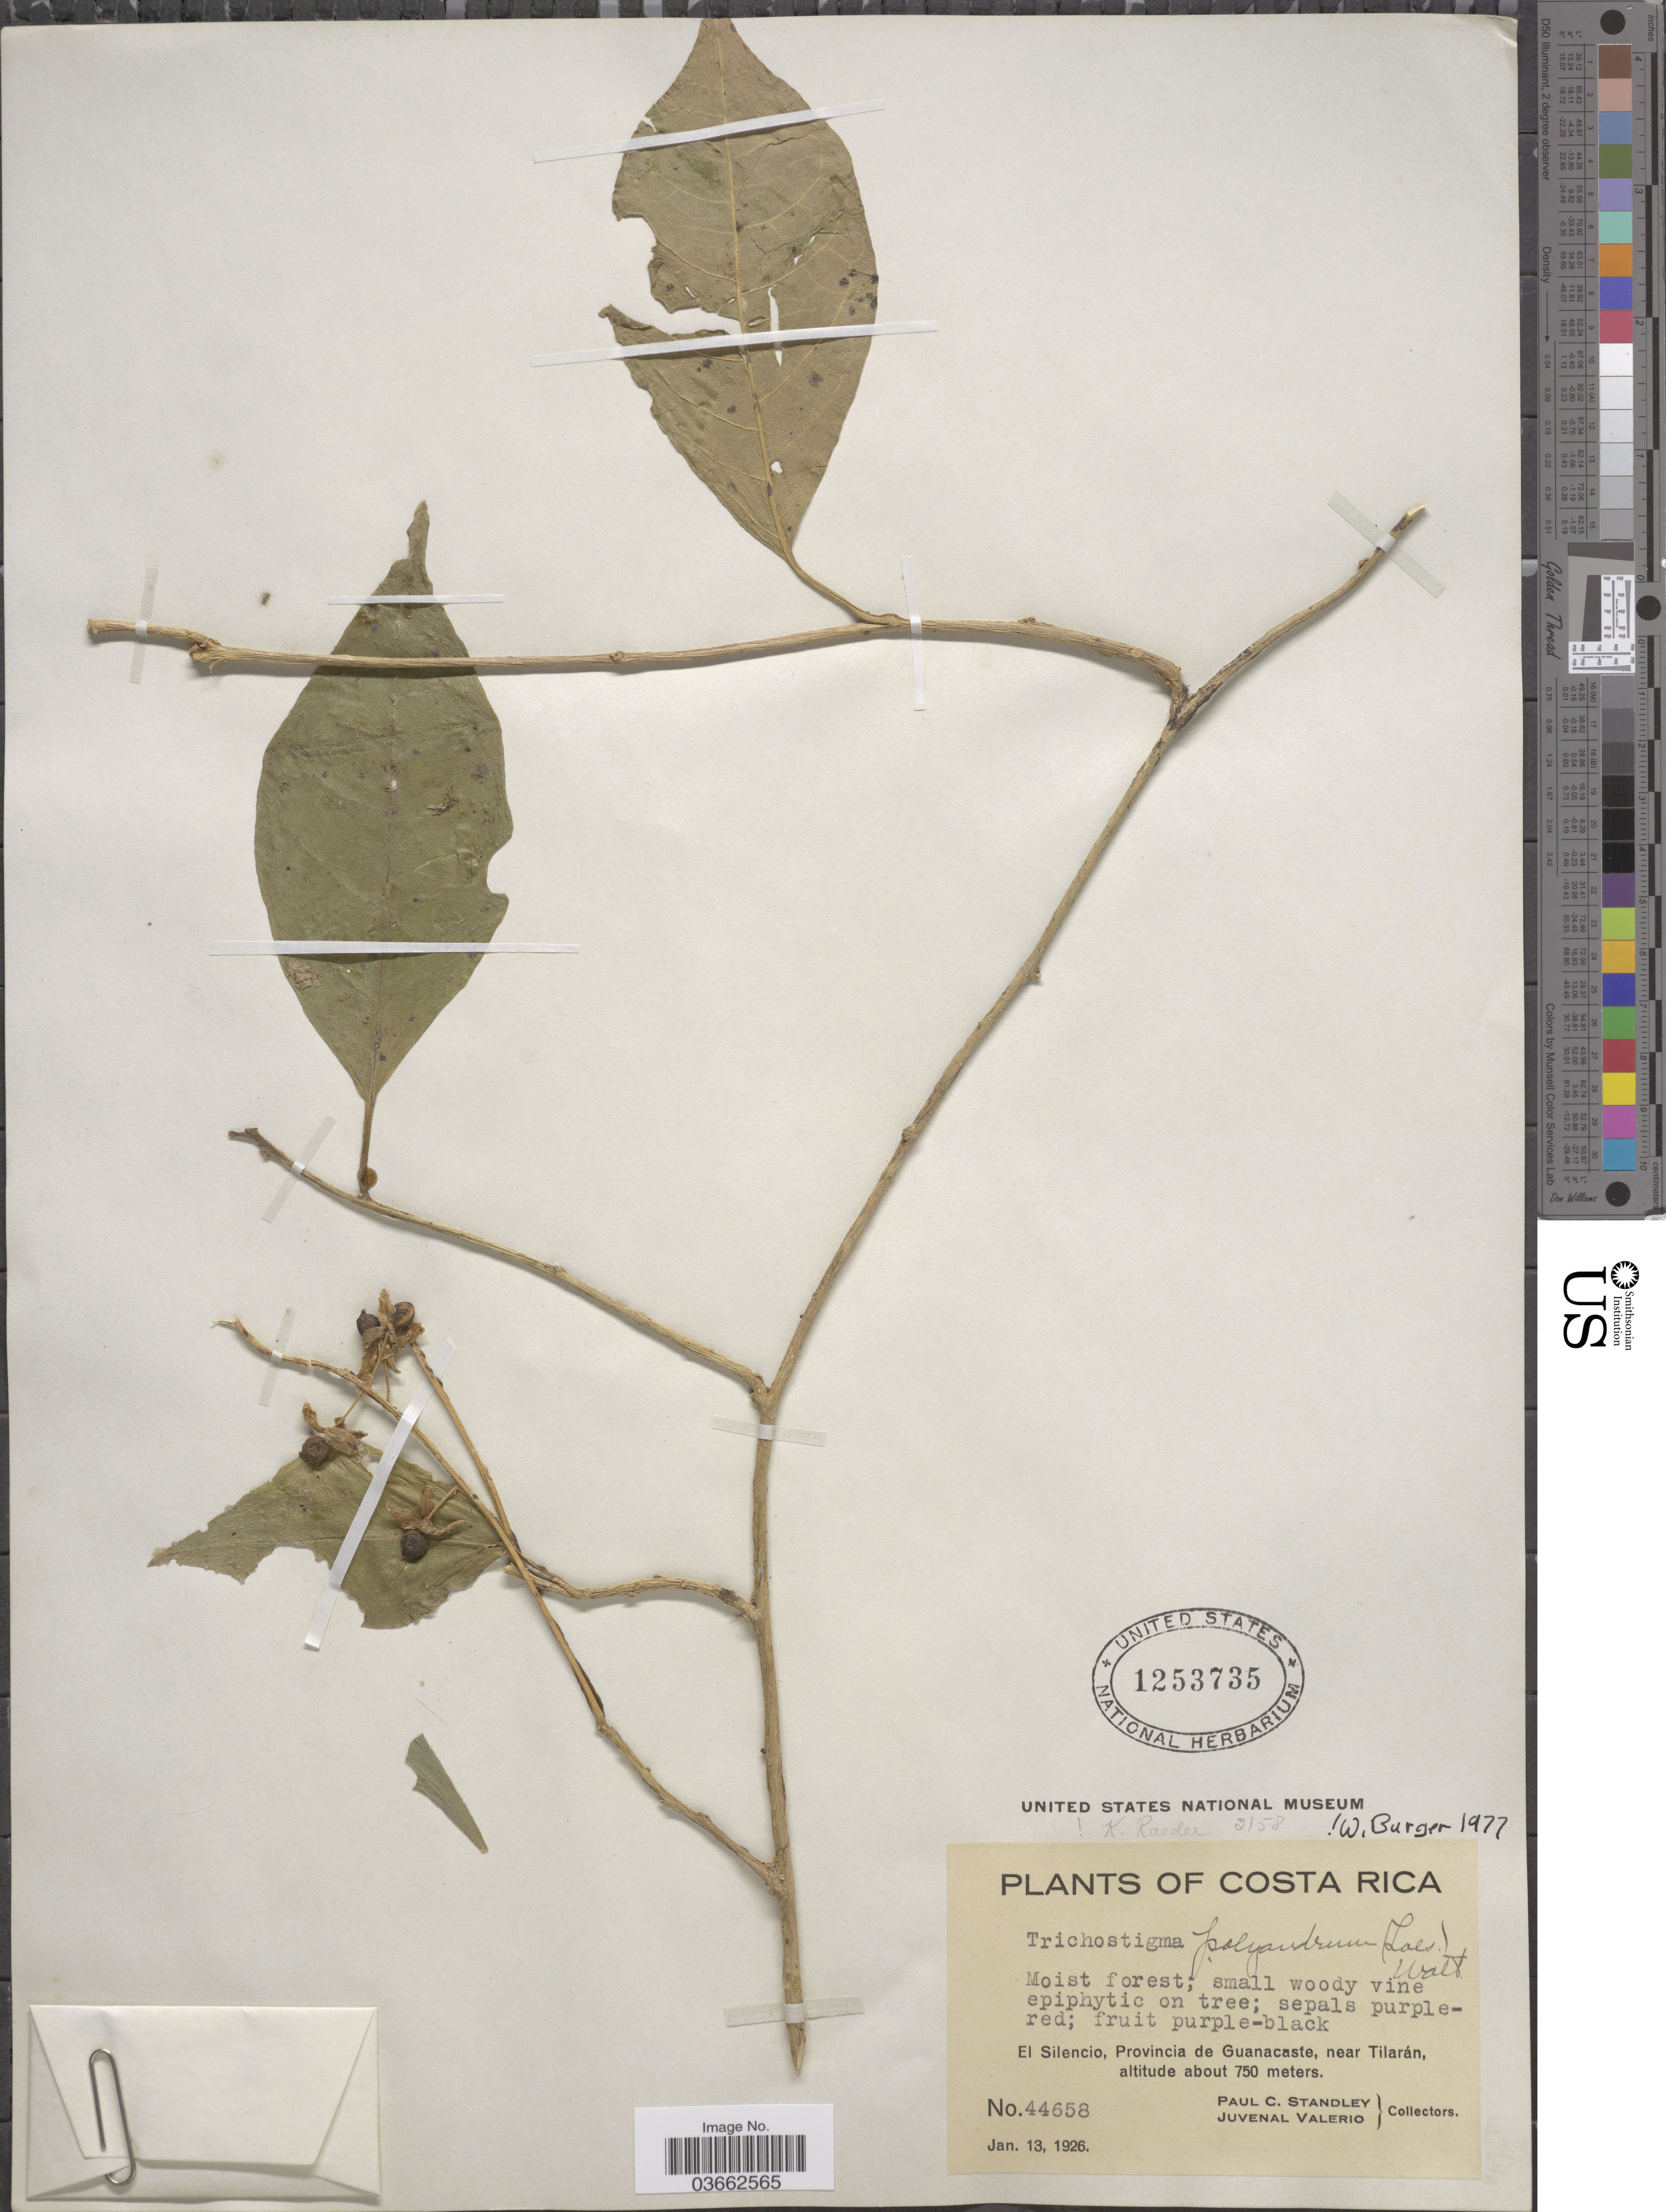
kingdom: Plantae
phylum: Tracheophyta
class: Magnoliopsida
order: Caryophyllales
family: Phytolaccaceae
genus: Trichostigma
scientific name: Trichostigma polyandrum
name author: (Loes.) H. Walter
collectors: P. C. Standley & J. Valerio R.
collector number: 44658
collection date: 1926-01-13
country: Costa Rica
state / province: Guanacaste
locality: El Silencio, near Tilarán.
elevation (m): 750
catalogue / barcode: US 1253735